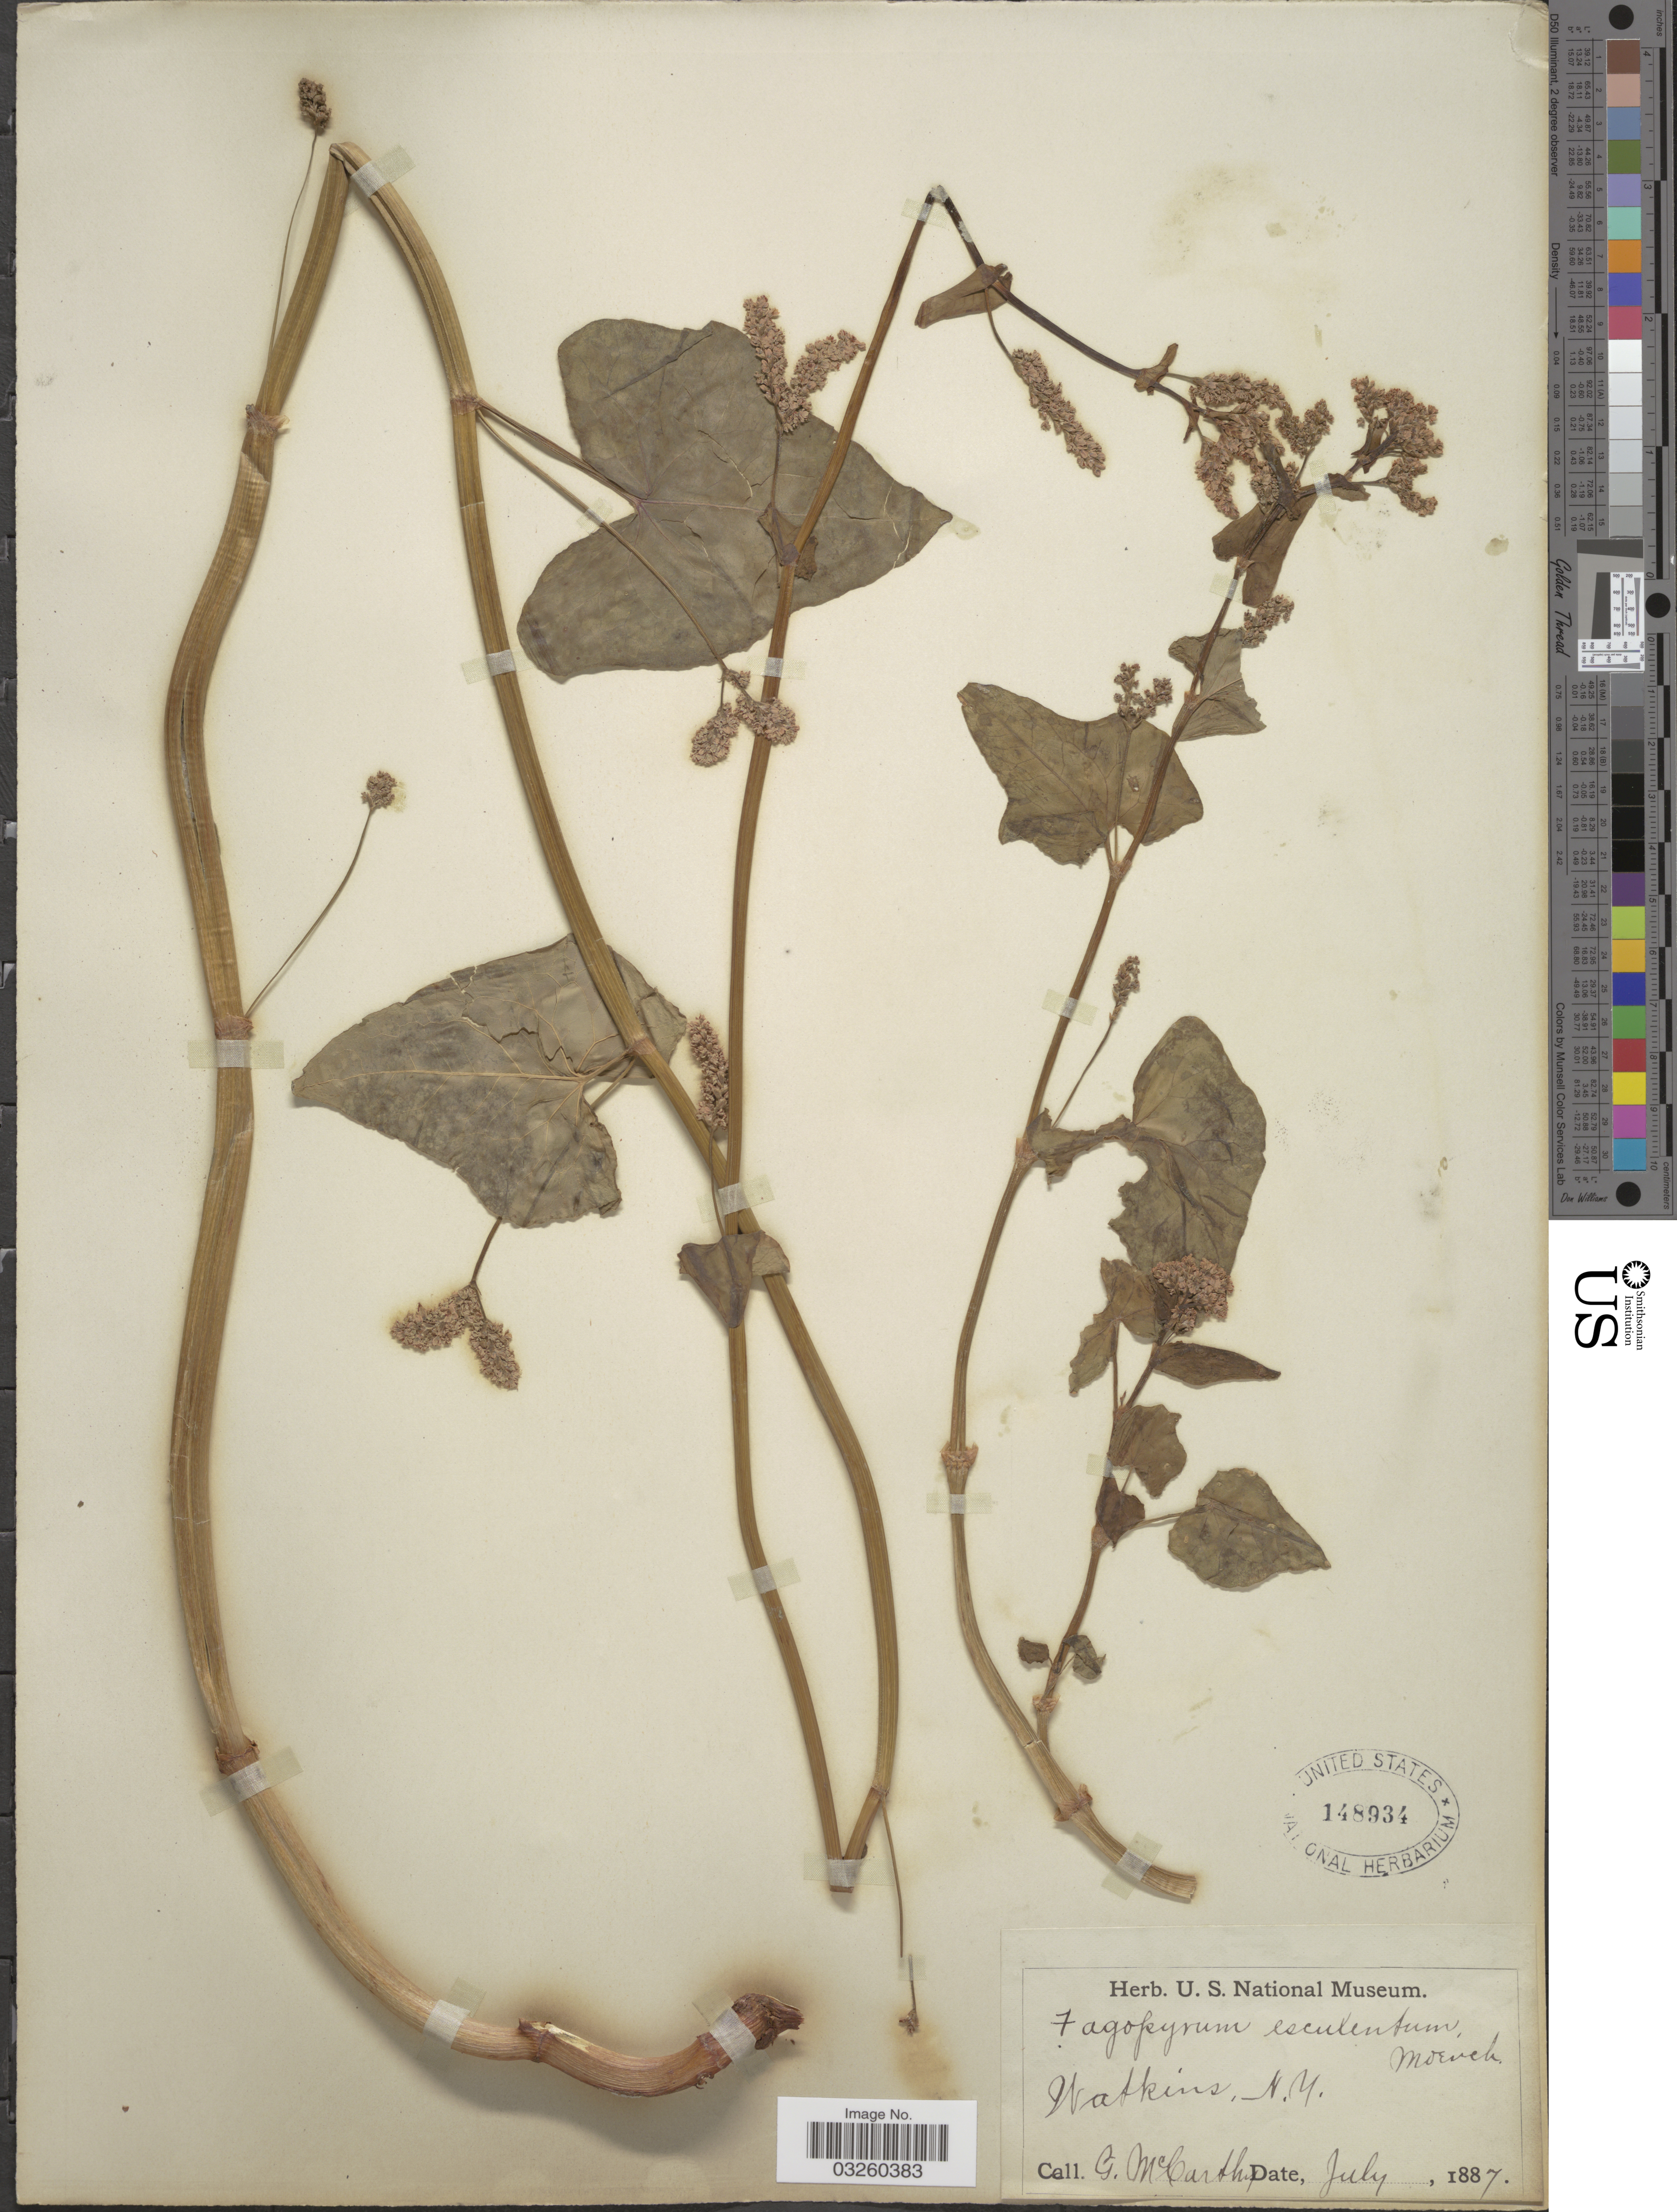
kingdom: Plantae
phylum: Tracheophyta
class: Magnoliopsida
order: Caryophyllales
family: Polygonaceae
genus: Fagopyrum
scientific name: Fagopyrum esculentum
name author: Moench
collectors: G. McCarthy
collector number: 7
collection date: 1887-07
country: United States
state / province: New York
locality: Watkins.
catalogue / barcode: US 148934